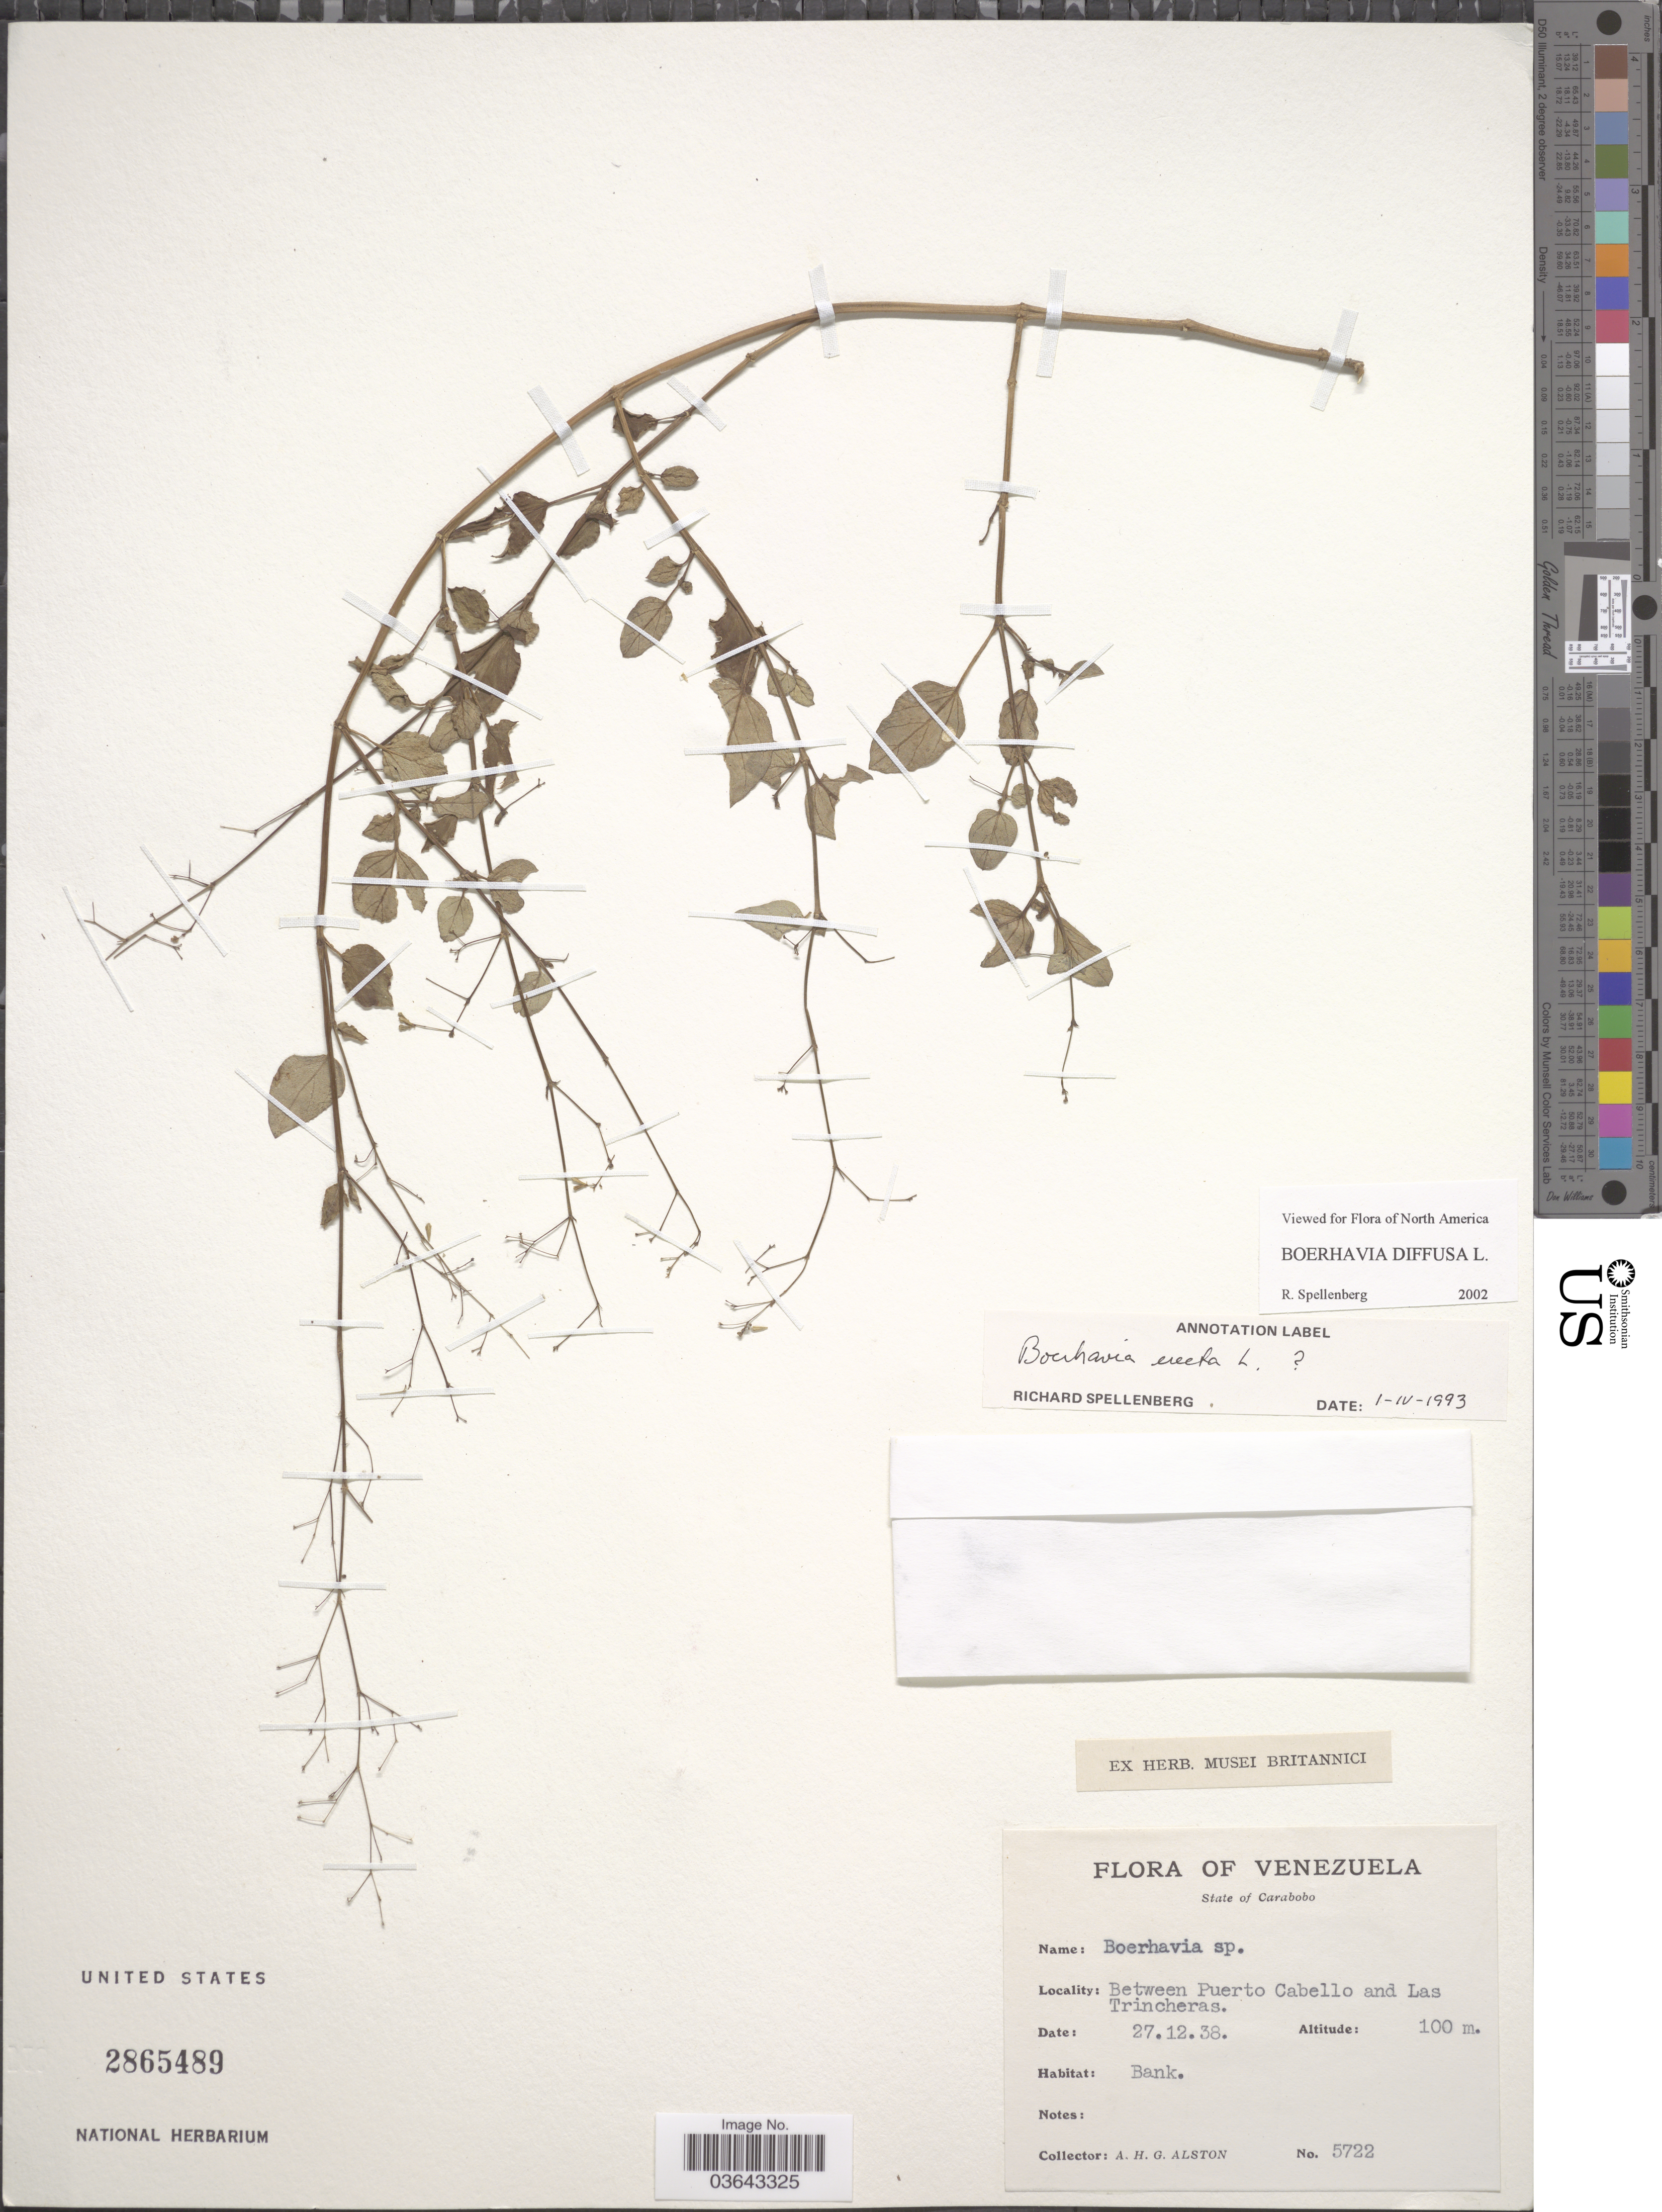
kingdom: Plantae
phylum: Tracheophyta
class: Magnoliopsida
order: Caryophyllales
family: Nyctaginaceae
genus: Boerhavia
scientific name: Boerhavia diffusa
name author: L.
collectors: A. H. Alston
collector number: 5722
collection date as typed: Transcribed d/m/y: 27/12/38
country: Venezuela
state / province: Carabobo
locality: Between Puerto Cabello and Las Trincheras.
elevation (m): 100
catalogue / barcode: US 2865489